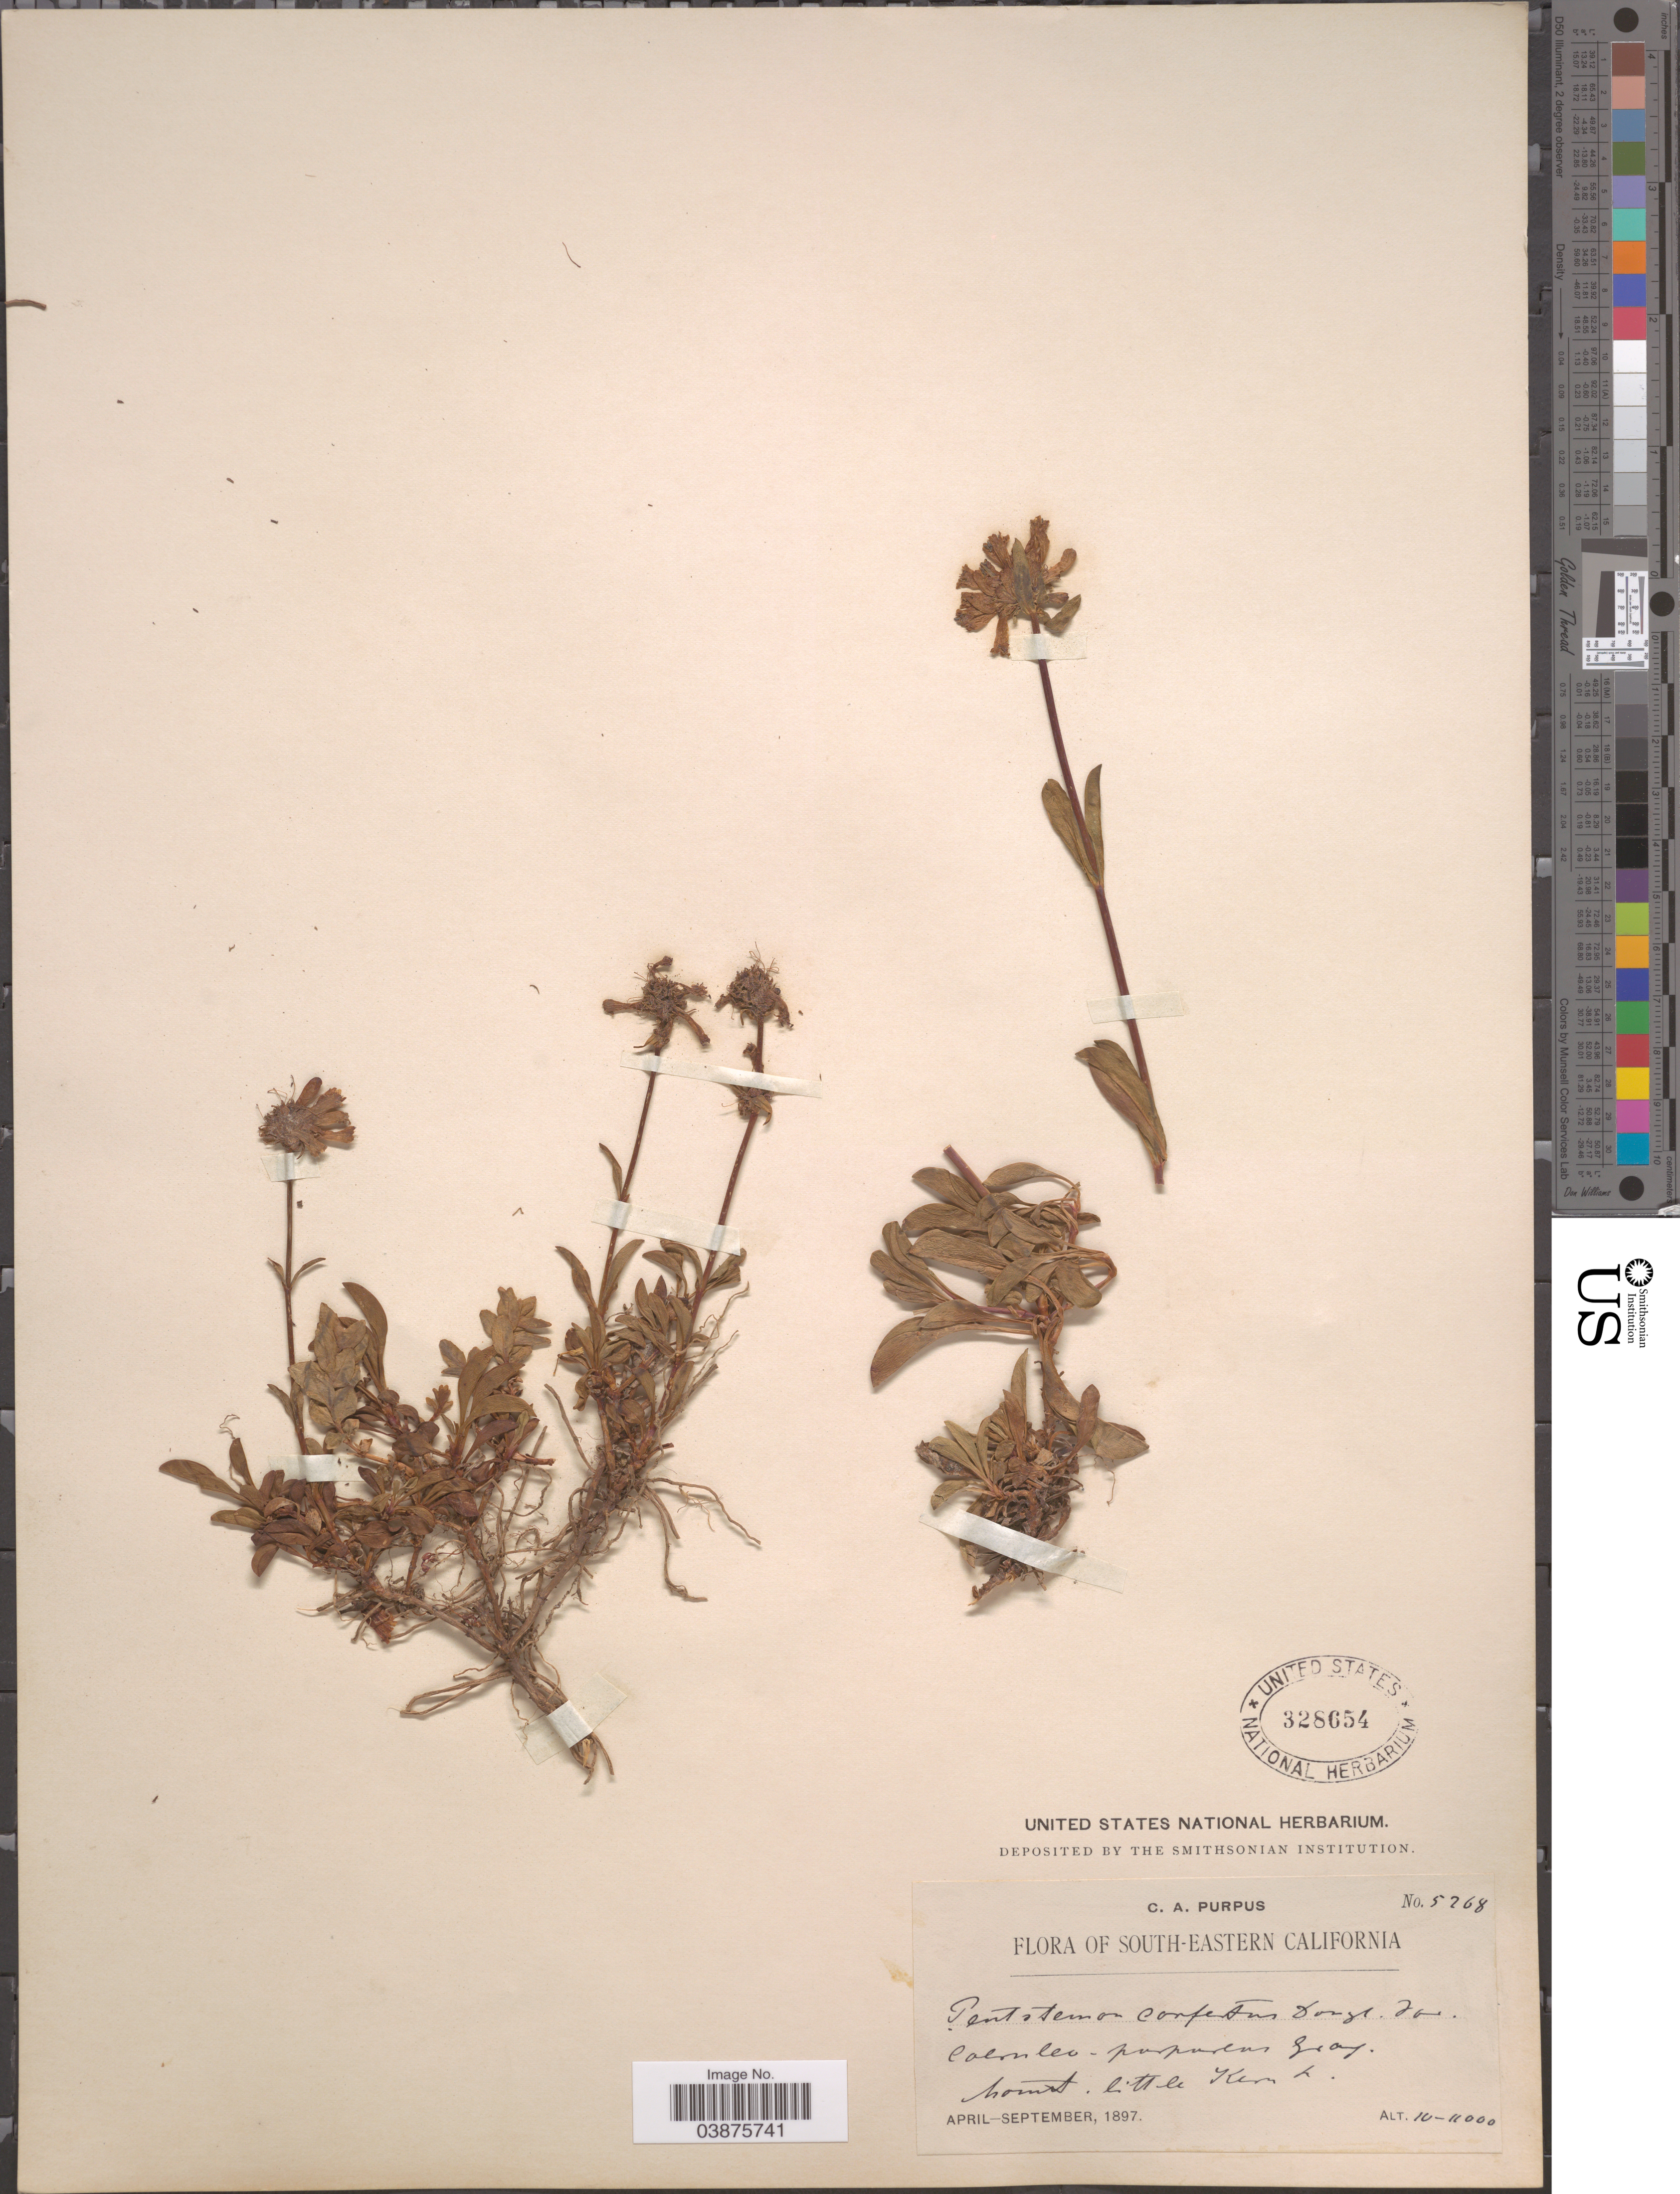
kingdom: Plantae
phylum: Tracheophyta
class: Magnoliopsida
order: Lamiales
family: Plantaginaceae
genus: Penstemon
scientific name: Penstemon heterodoxus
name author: A. Gray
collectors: C. A. Purpus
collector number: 5768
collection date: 1897-04/1897-09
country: United States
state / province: California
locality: South-Eastern California.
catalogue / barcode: US 328654